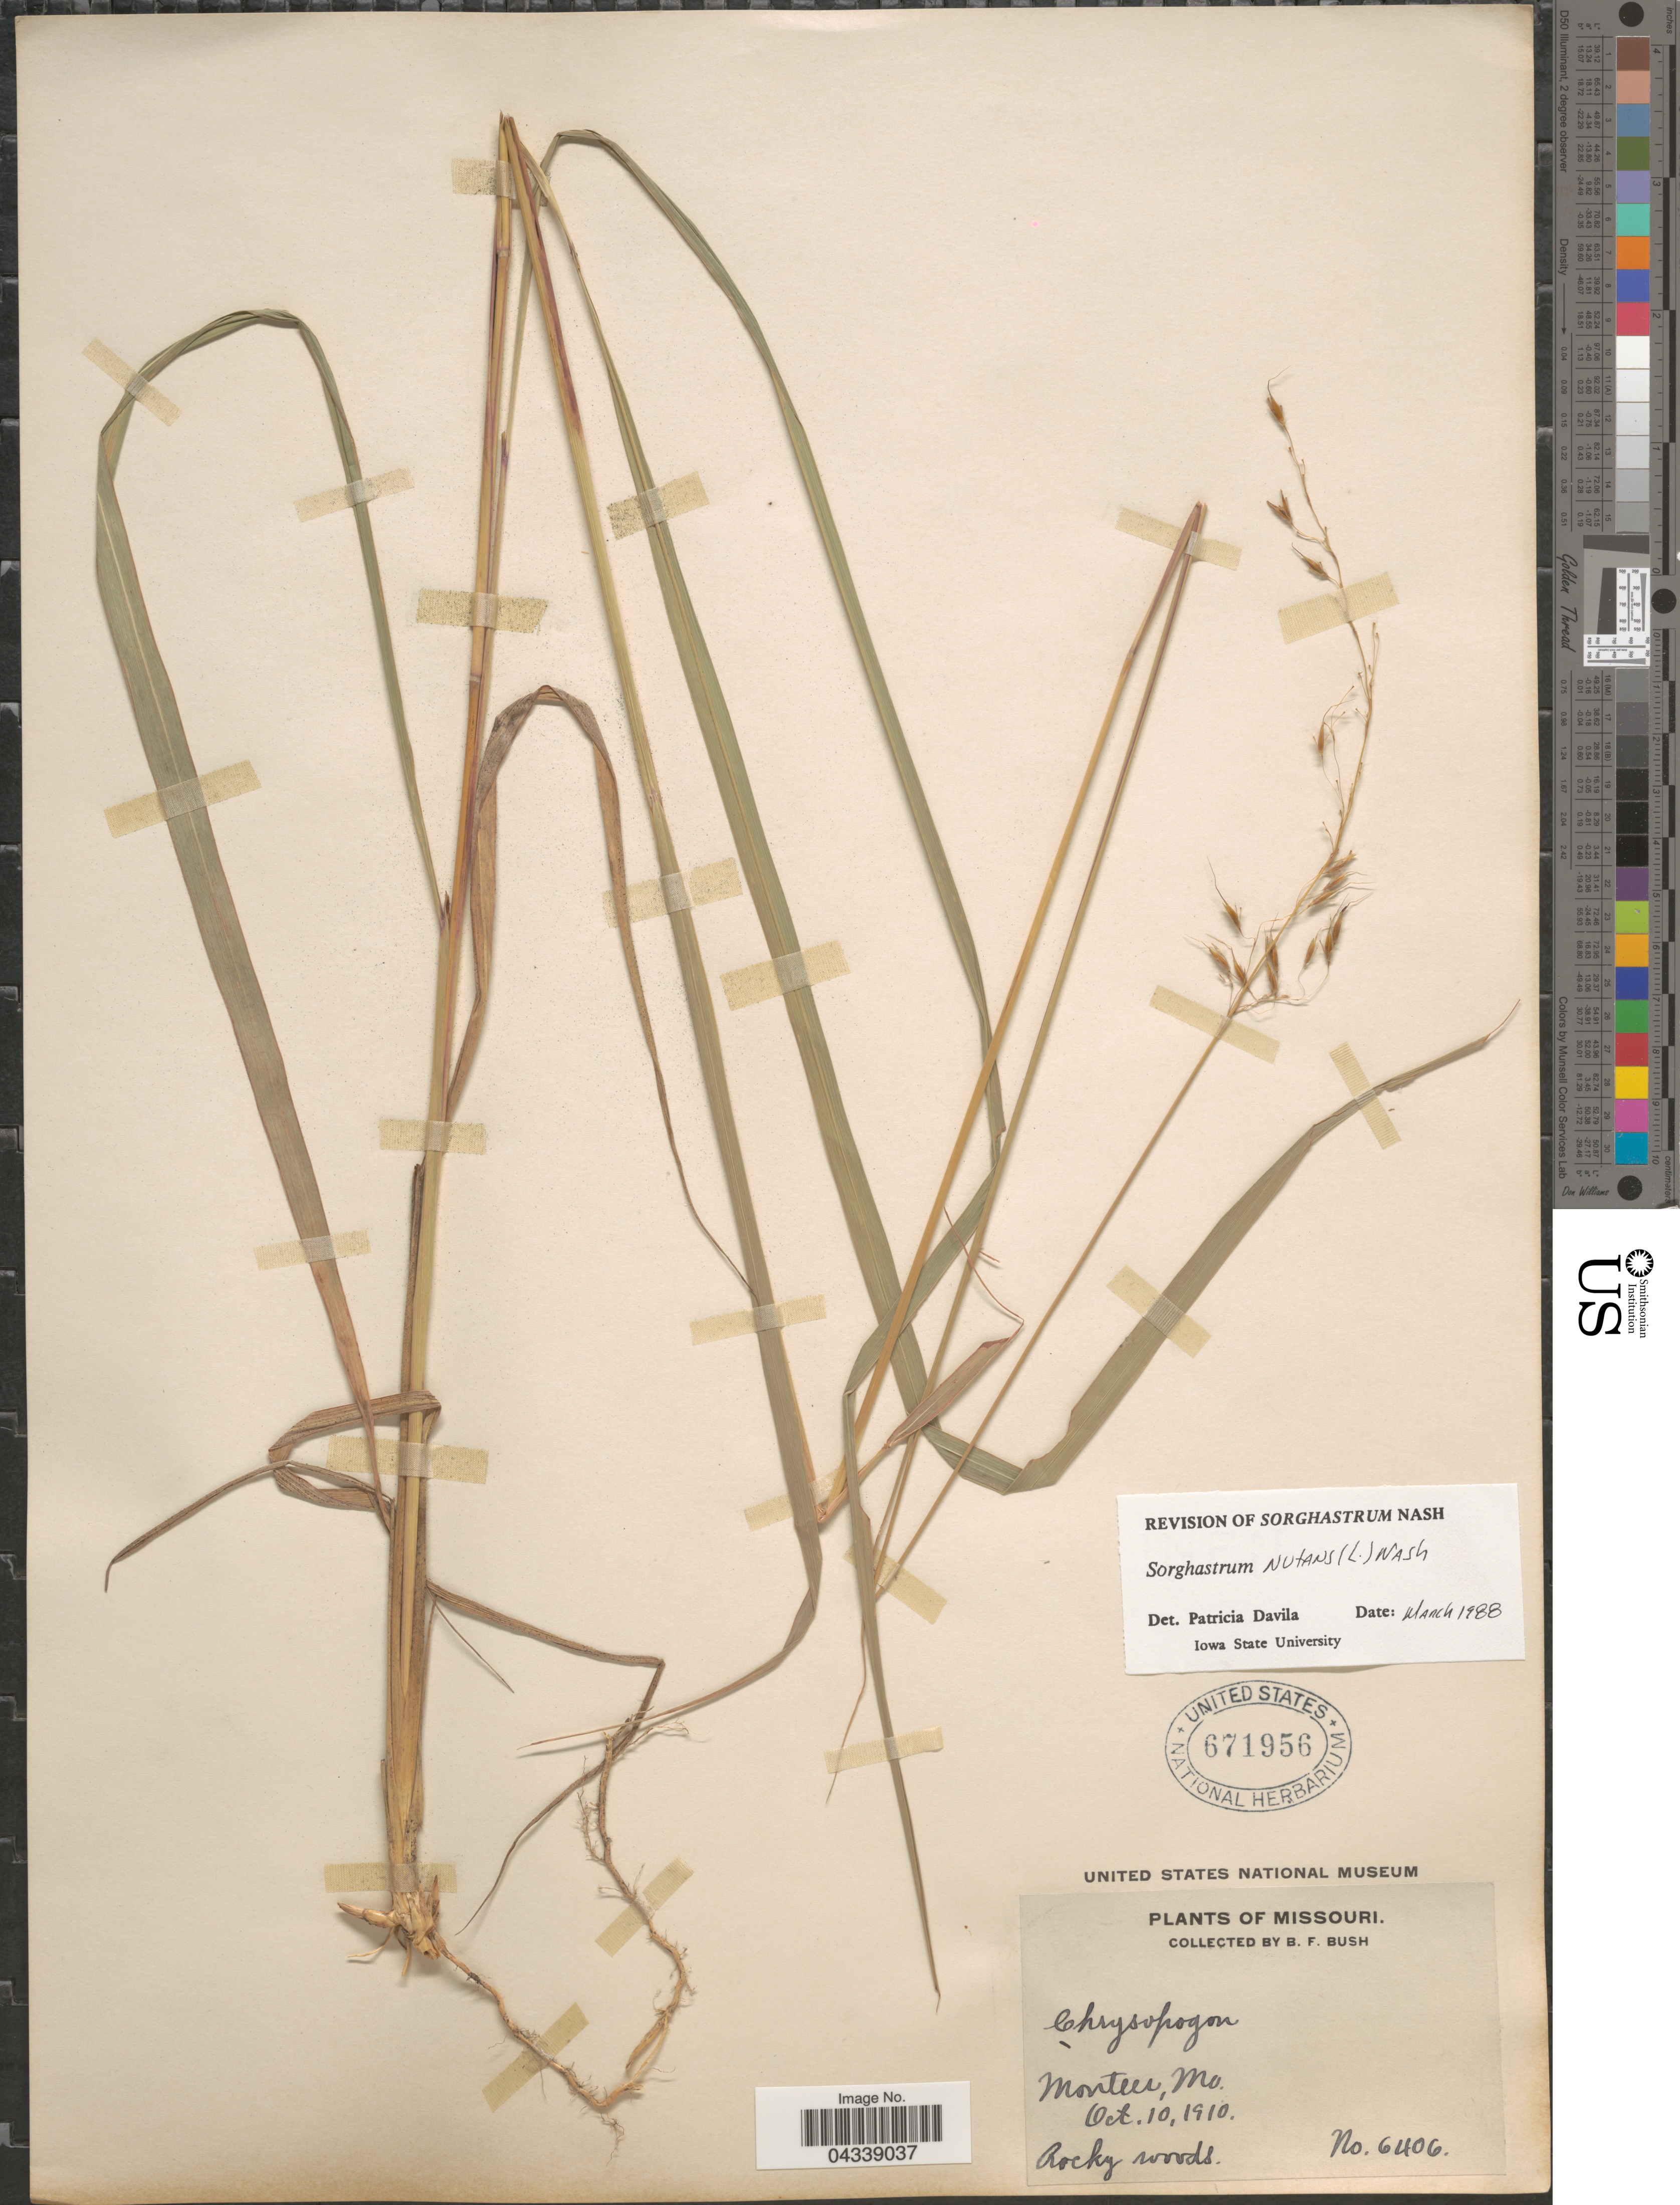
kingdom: Plantae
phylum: Tracheophyta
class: Liliopsida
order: Poales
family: Poaceae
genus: Sorghastrum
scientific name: Sorghastrum nutans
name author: (L.) Nash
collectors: B. F. Bush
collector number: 6406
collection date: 1910-10-10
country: United States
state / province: Missouri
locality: Monteer.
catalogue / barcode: US 671956